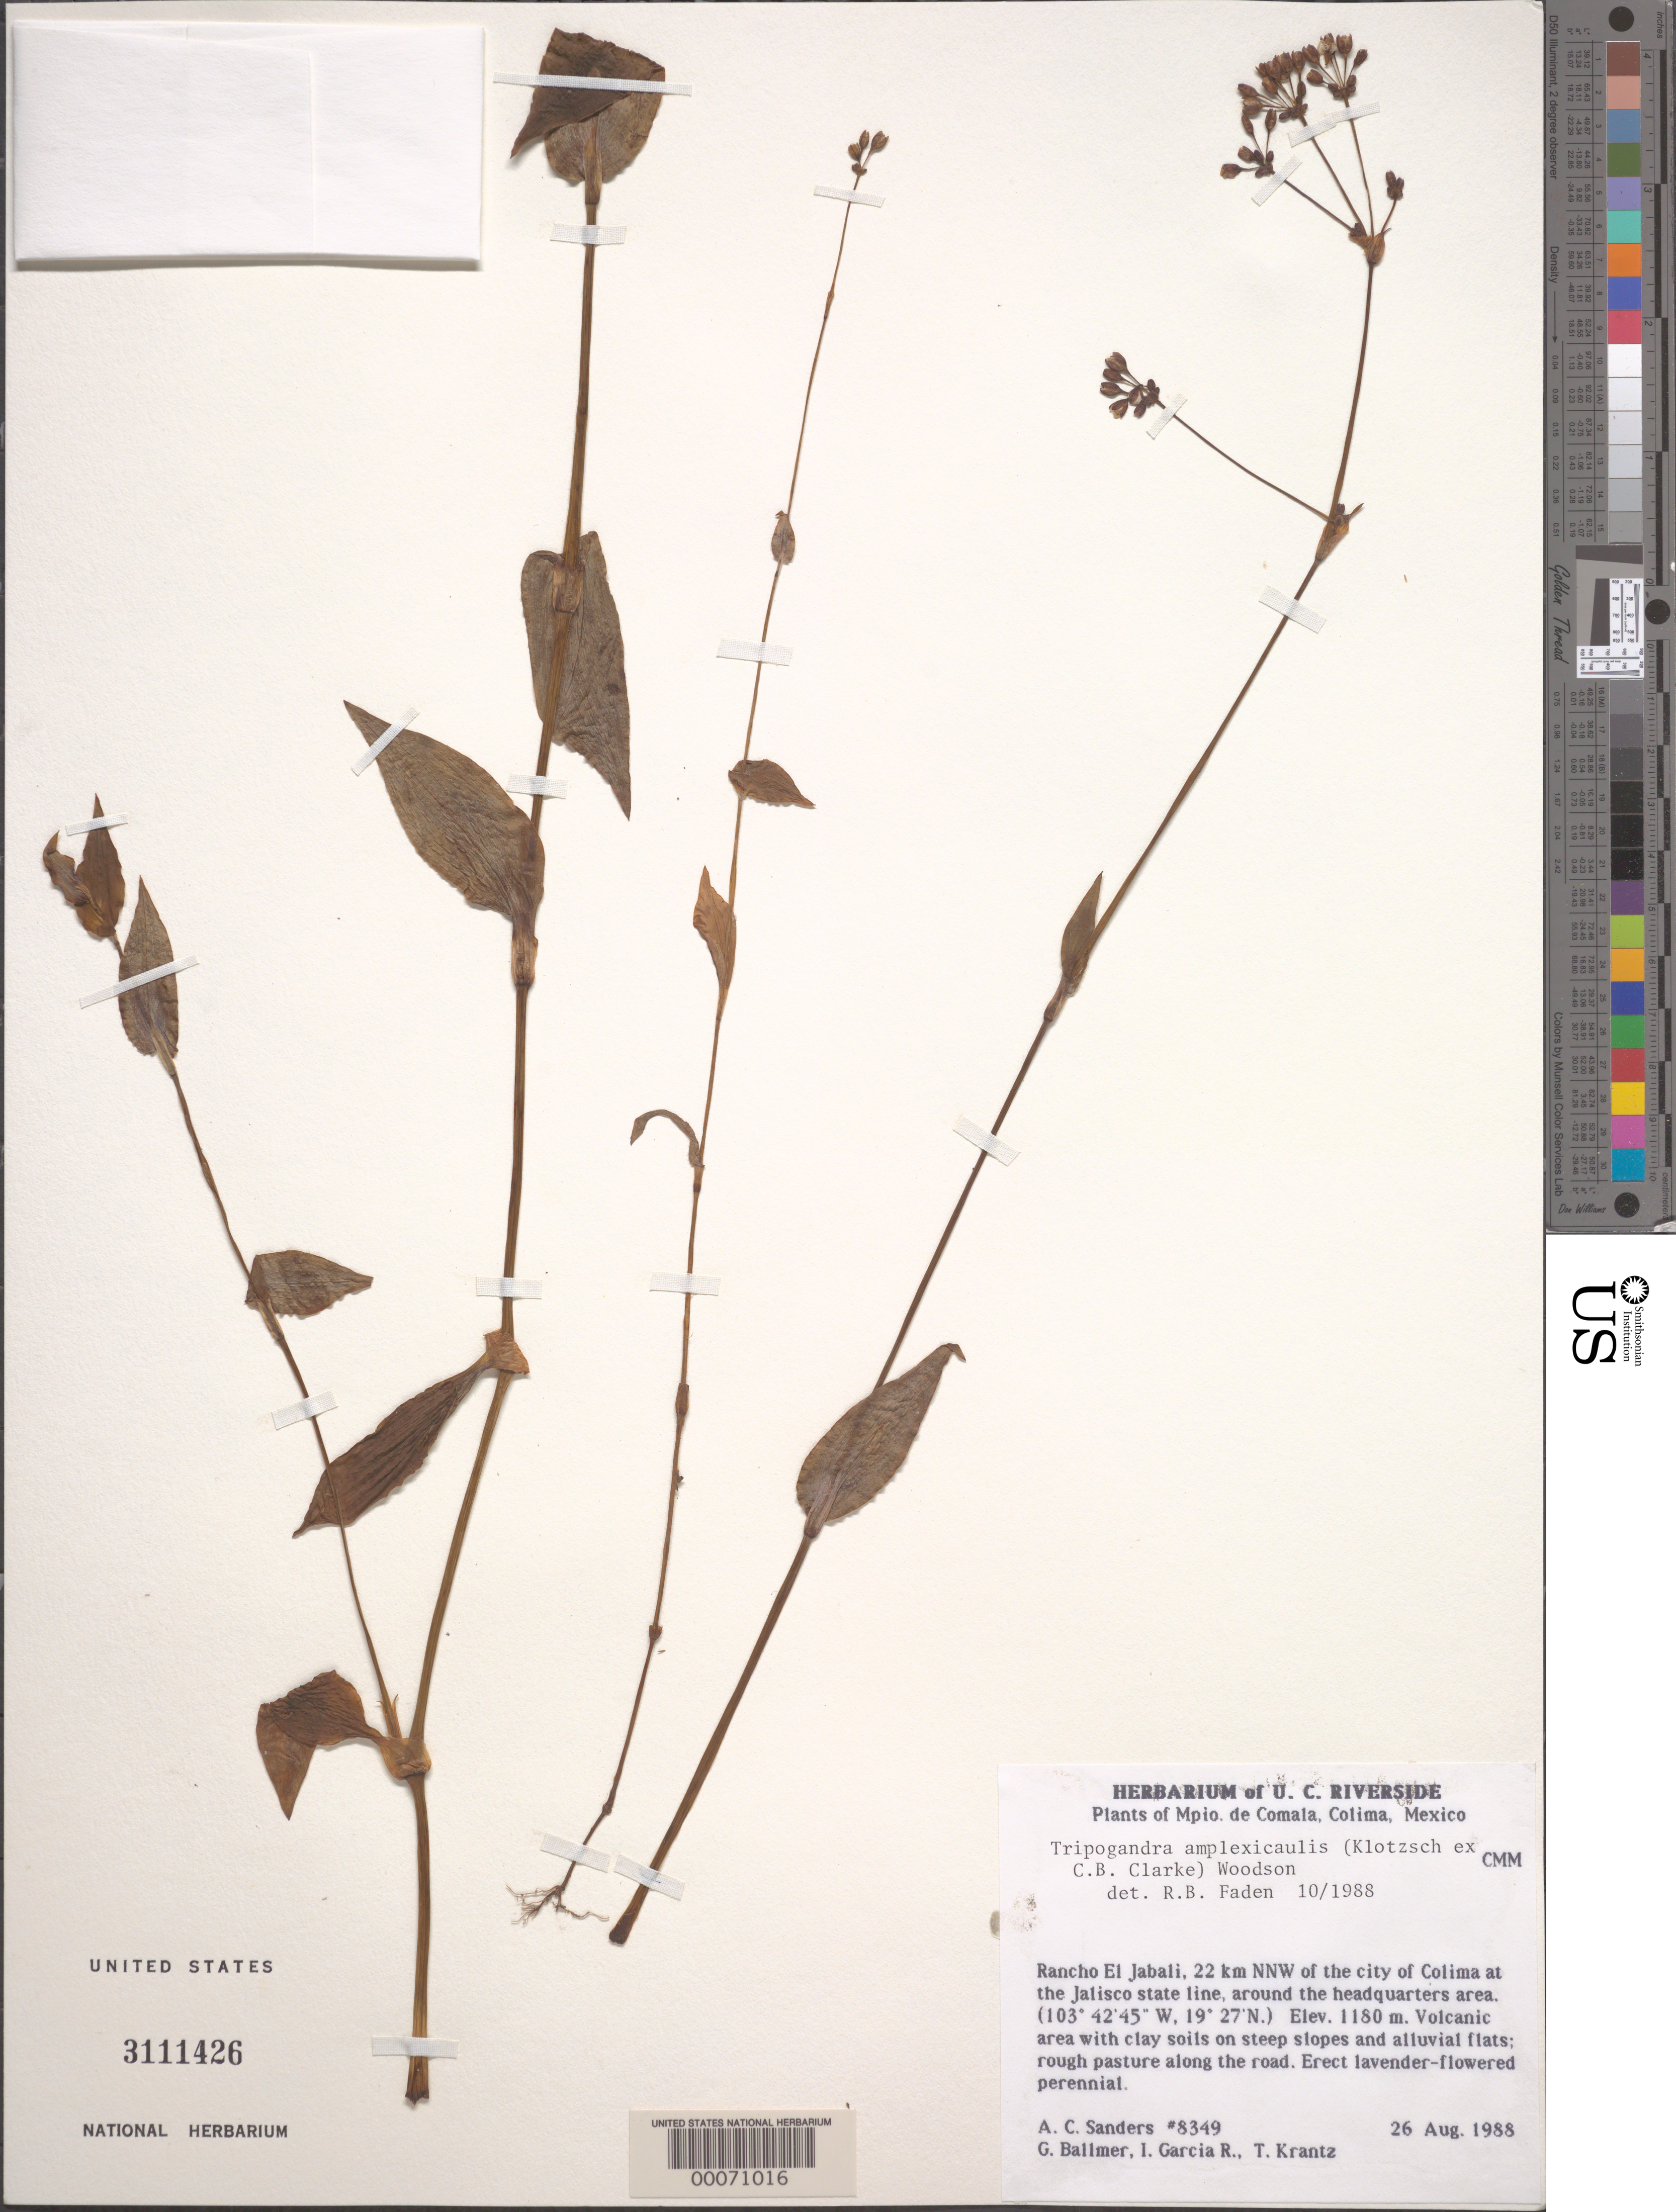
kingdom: Plantae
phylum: Tracheophyta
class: Liliopsida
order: Commelinales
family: Commelinaceae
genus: Tripogandra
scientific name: Tripogandra amplexicaulis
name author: (Klotzsch ex C.B. Clarke) Woodson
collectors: A. Sanders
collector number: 8349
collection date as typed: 26 Aug 1988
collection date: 1988-08-26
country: Mexico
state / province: Colima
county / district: Comala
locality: Rancho El Jabali, 22 km NNW of city of Colima at Jalisco state line, around headquarters area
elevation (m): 1180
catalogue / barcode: US 3111426